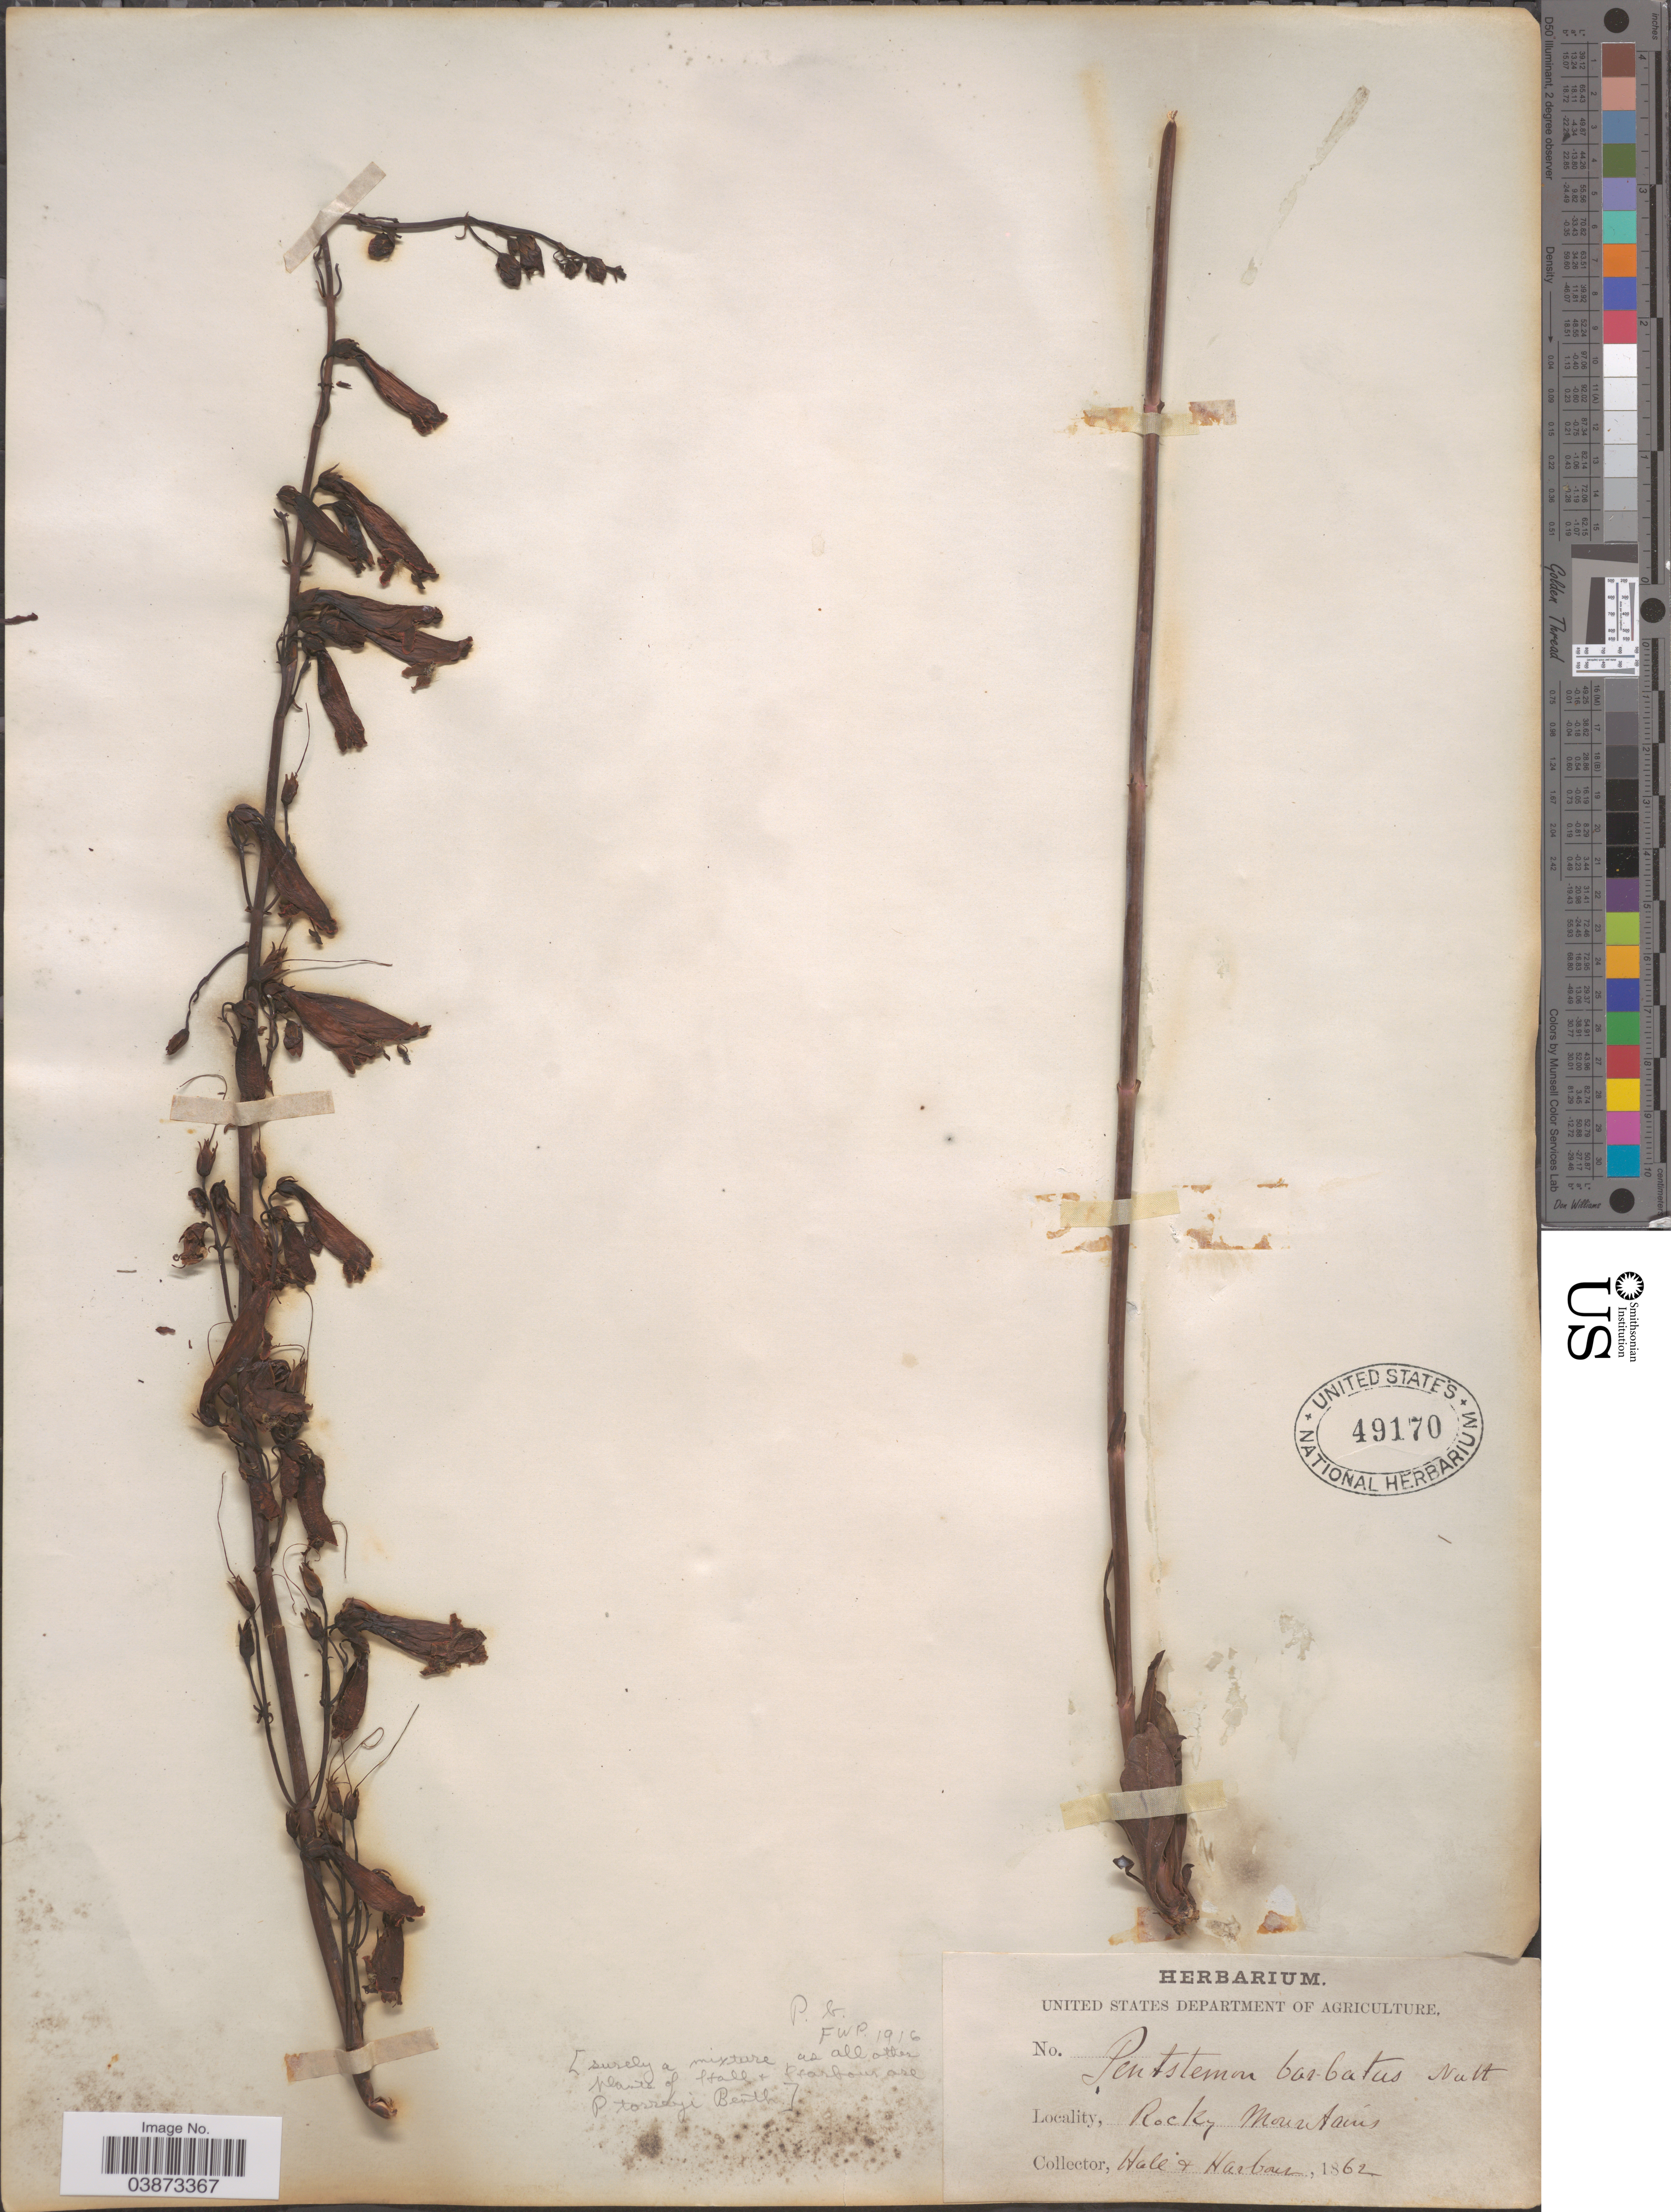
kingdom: Plantae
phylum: Tracheophyta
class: Magnoliopsida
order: Lamiales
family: Plantaginaceae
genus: Penstemon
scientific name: Penstemon barbatus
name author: (Cav.) Roth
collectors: E. Hall & Harbour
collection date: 1862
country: United States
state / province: Colorado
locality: Rocky Mountains.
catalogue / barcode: US 49170